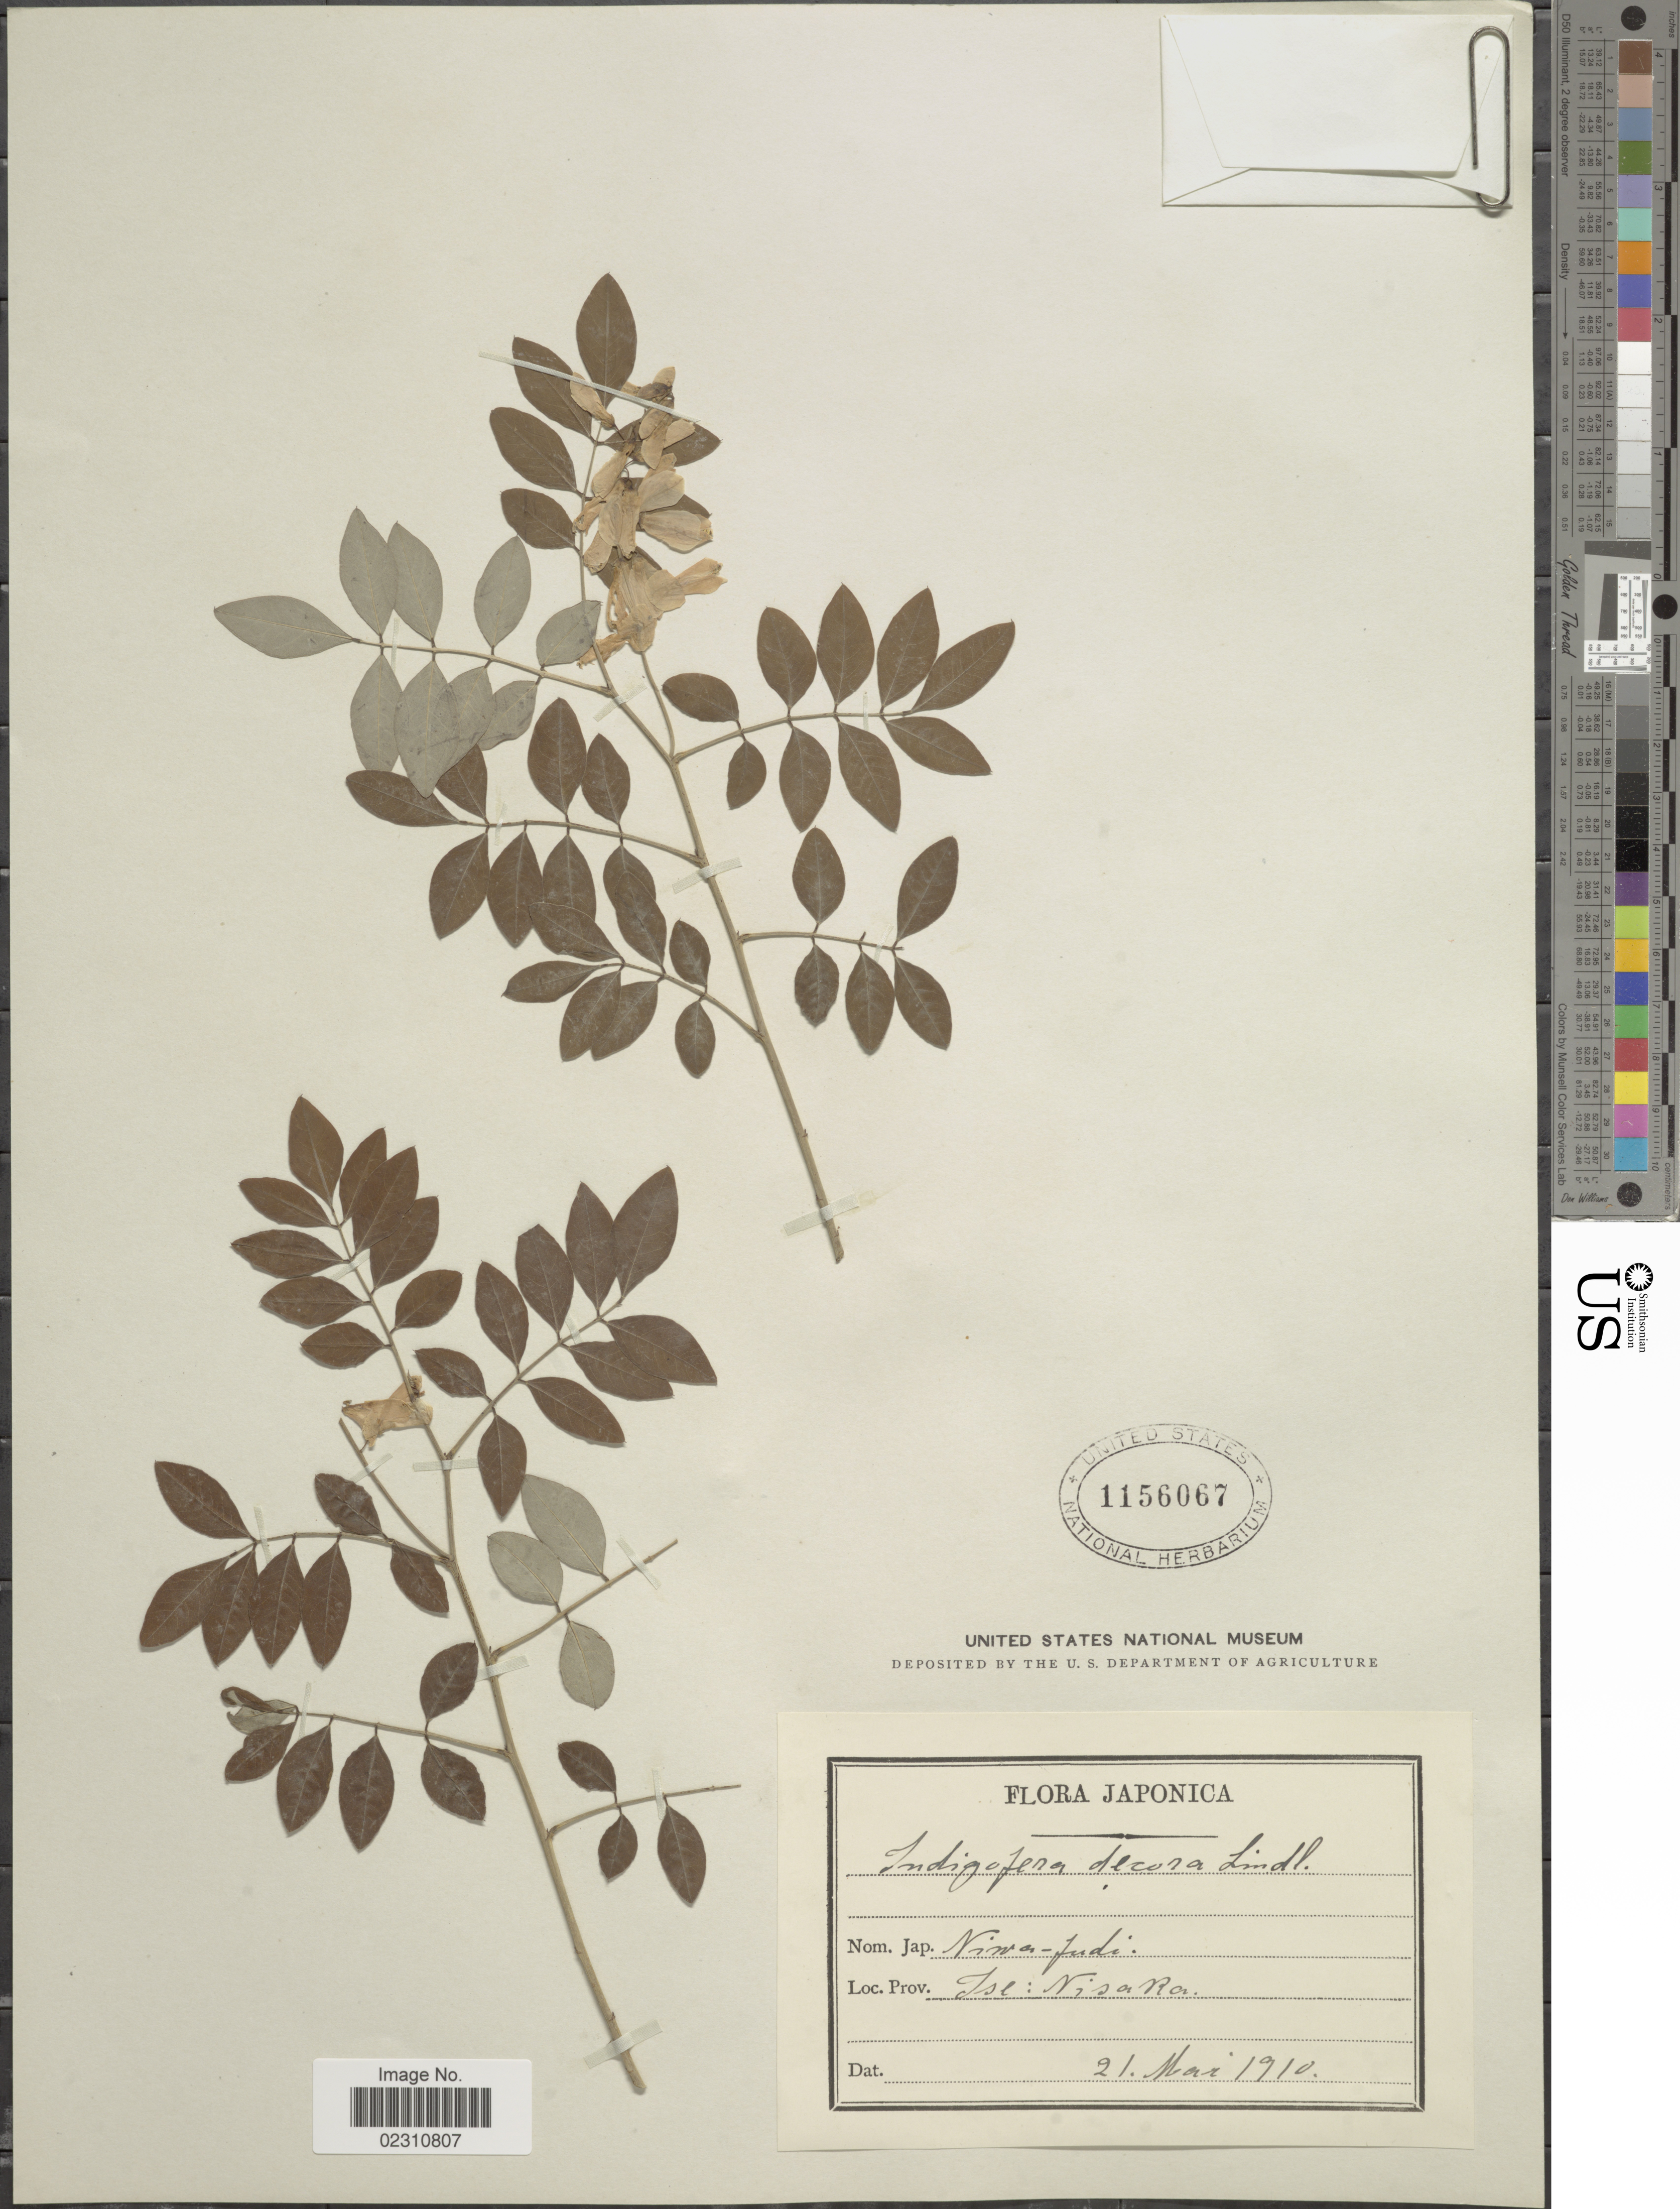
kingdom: Plantae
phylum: Tracheophyta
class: Magnoliopsida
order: Fabales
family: Fabaceae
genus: Indigofera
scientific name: Indigofera decora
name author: Lindl.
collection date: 1910-05-21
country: Japan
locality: Japonica, Tse: Nisara.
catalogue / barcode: US 1156067